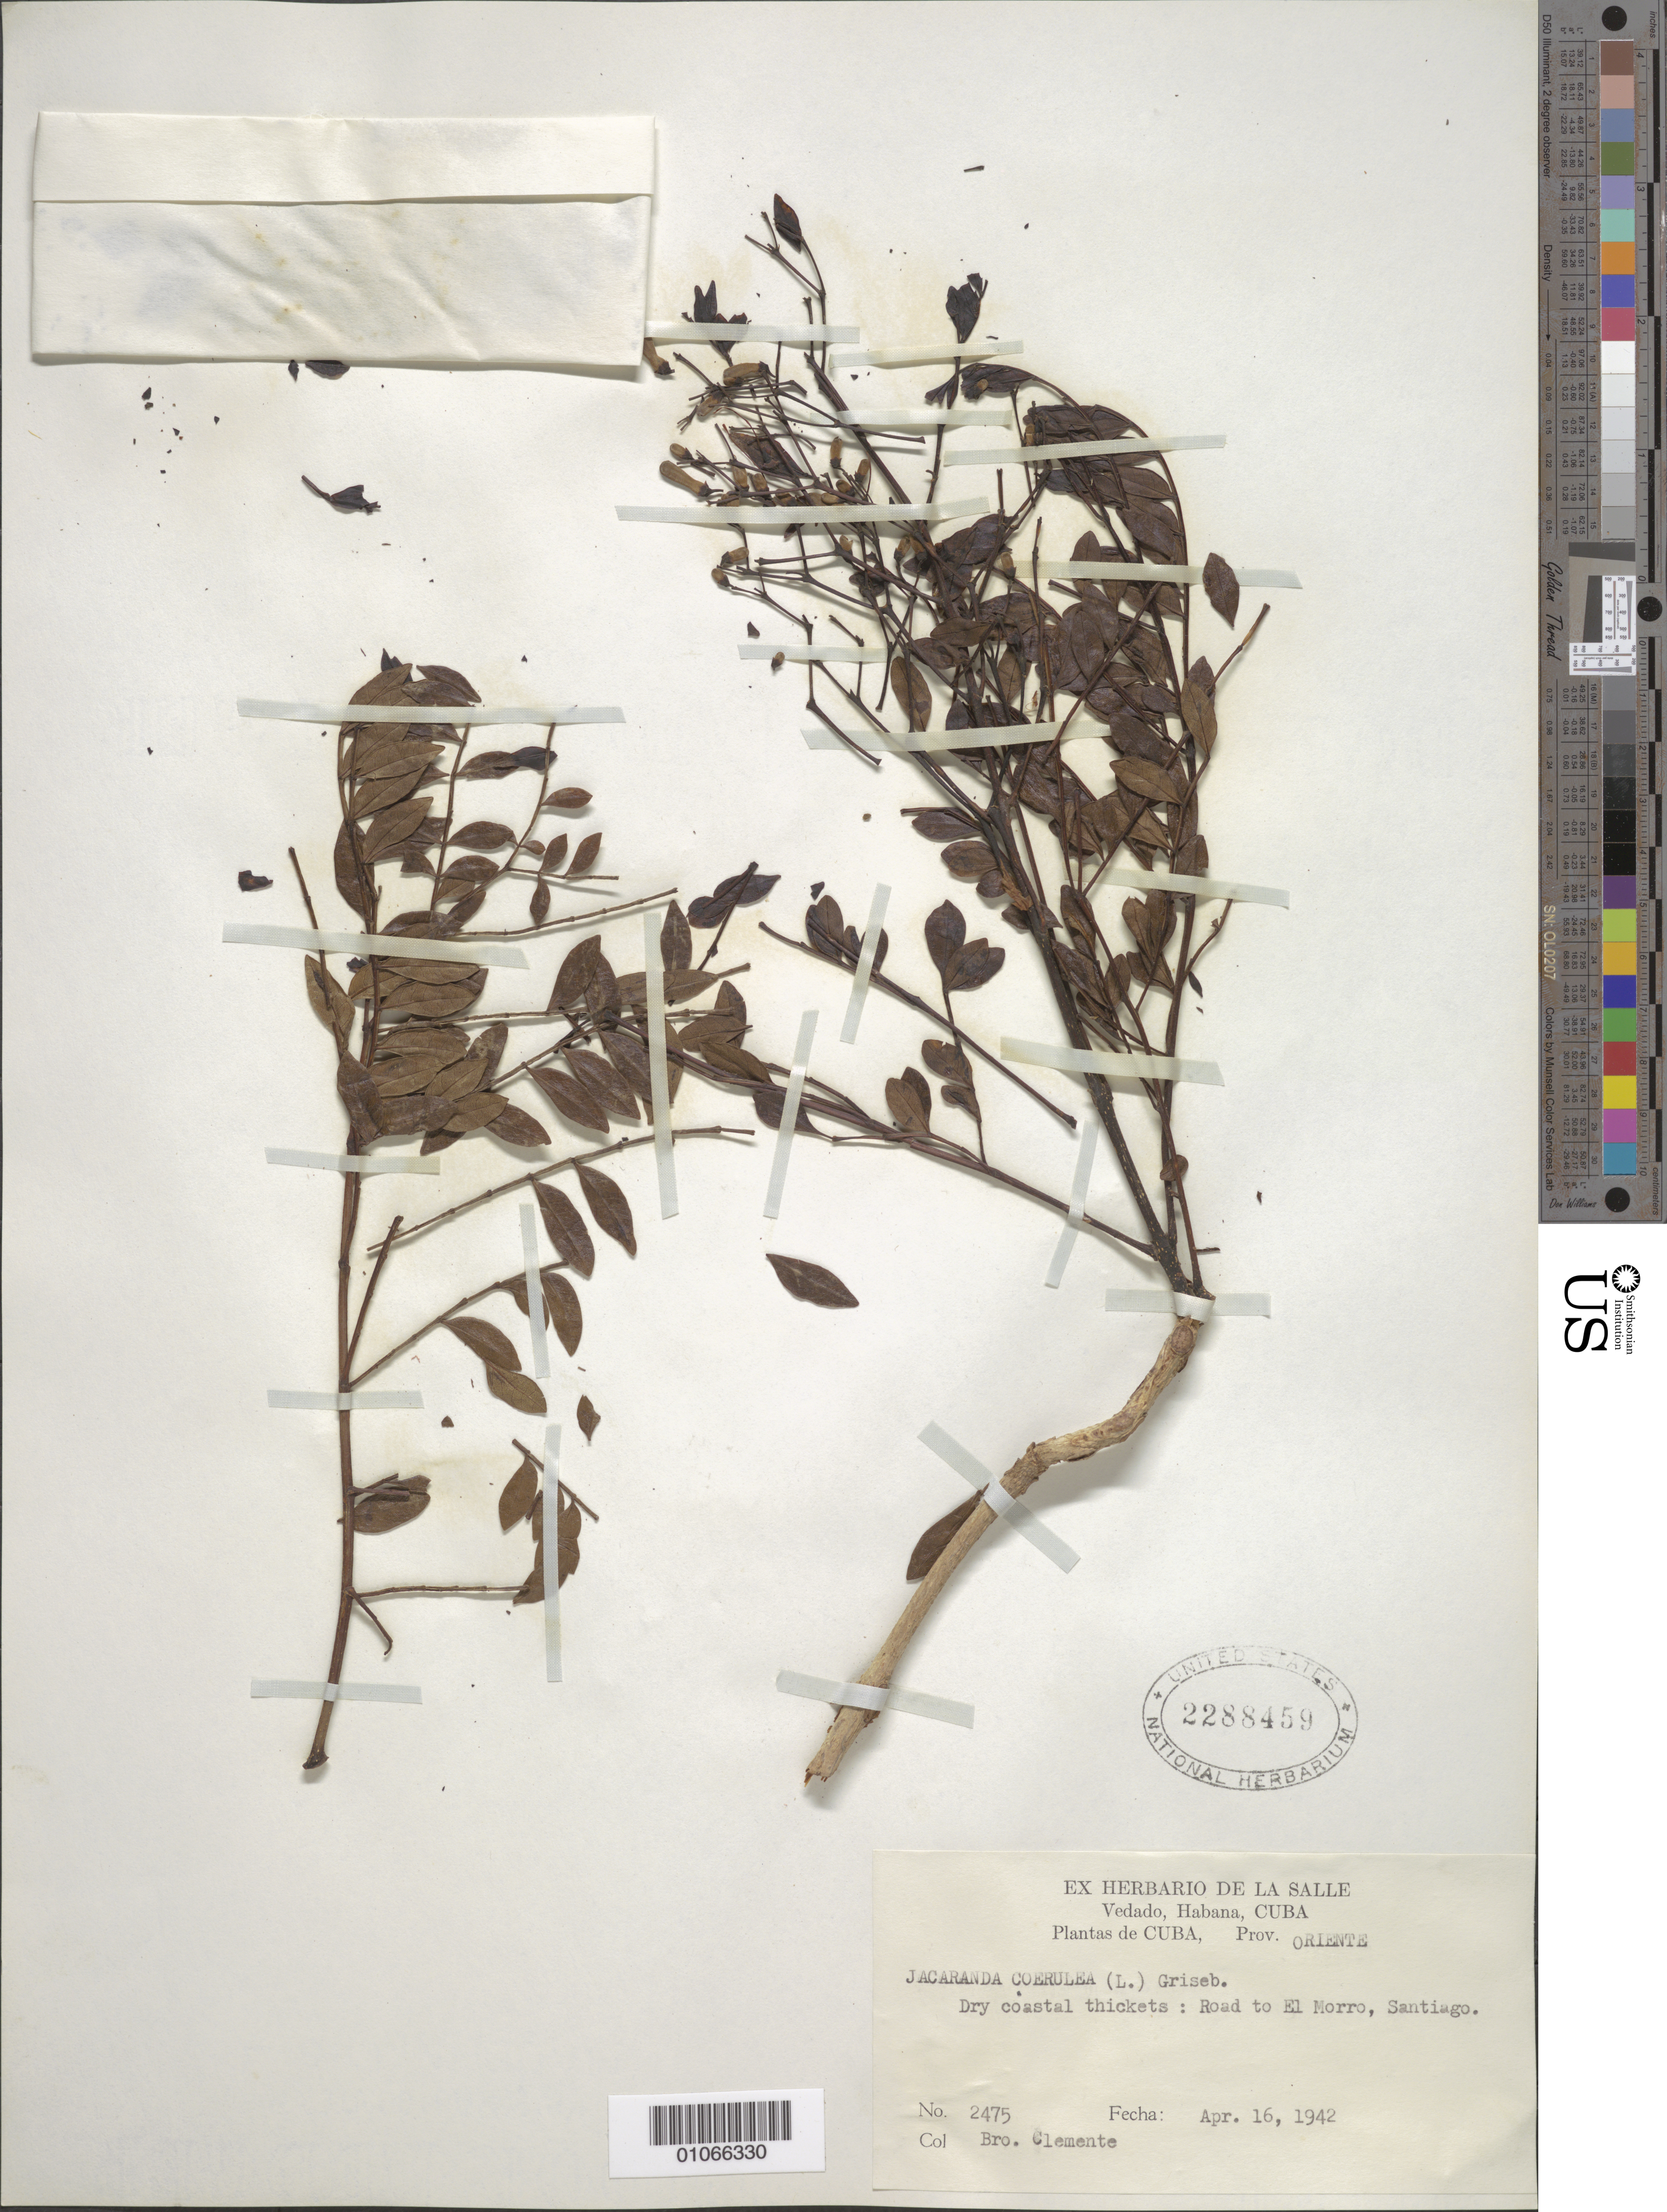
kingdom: Plantae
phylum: Tracheophyta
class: Magnoliopsida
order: Lamiales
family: Bignoniaceae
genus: Jacaranda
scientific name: Jacaranda caerulea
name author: (L.) J. St.-Hil.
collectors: Bro. Clemente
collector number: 2475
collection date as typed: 16 Apr 1942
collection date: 1942-04-16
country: Cuba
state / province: Santiago de Cuba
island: Cuba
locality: Dry coastal thickets: road to El Morro, Santiago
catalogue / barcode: US 2288459